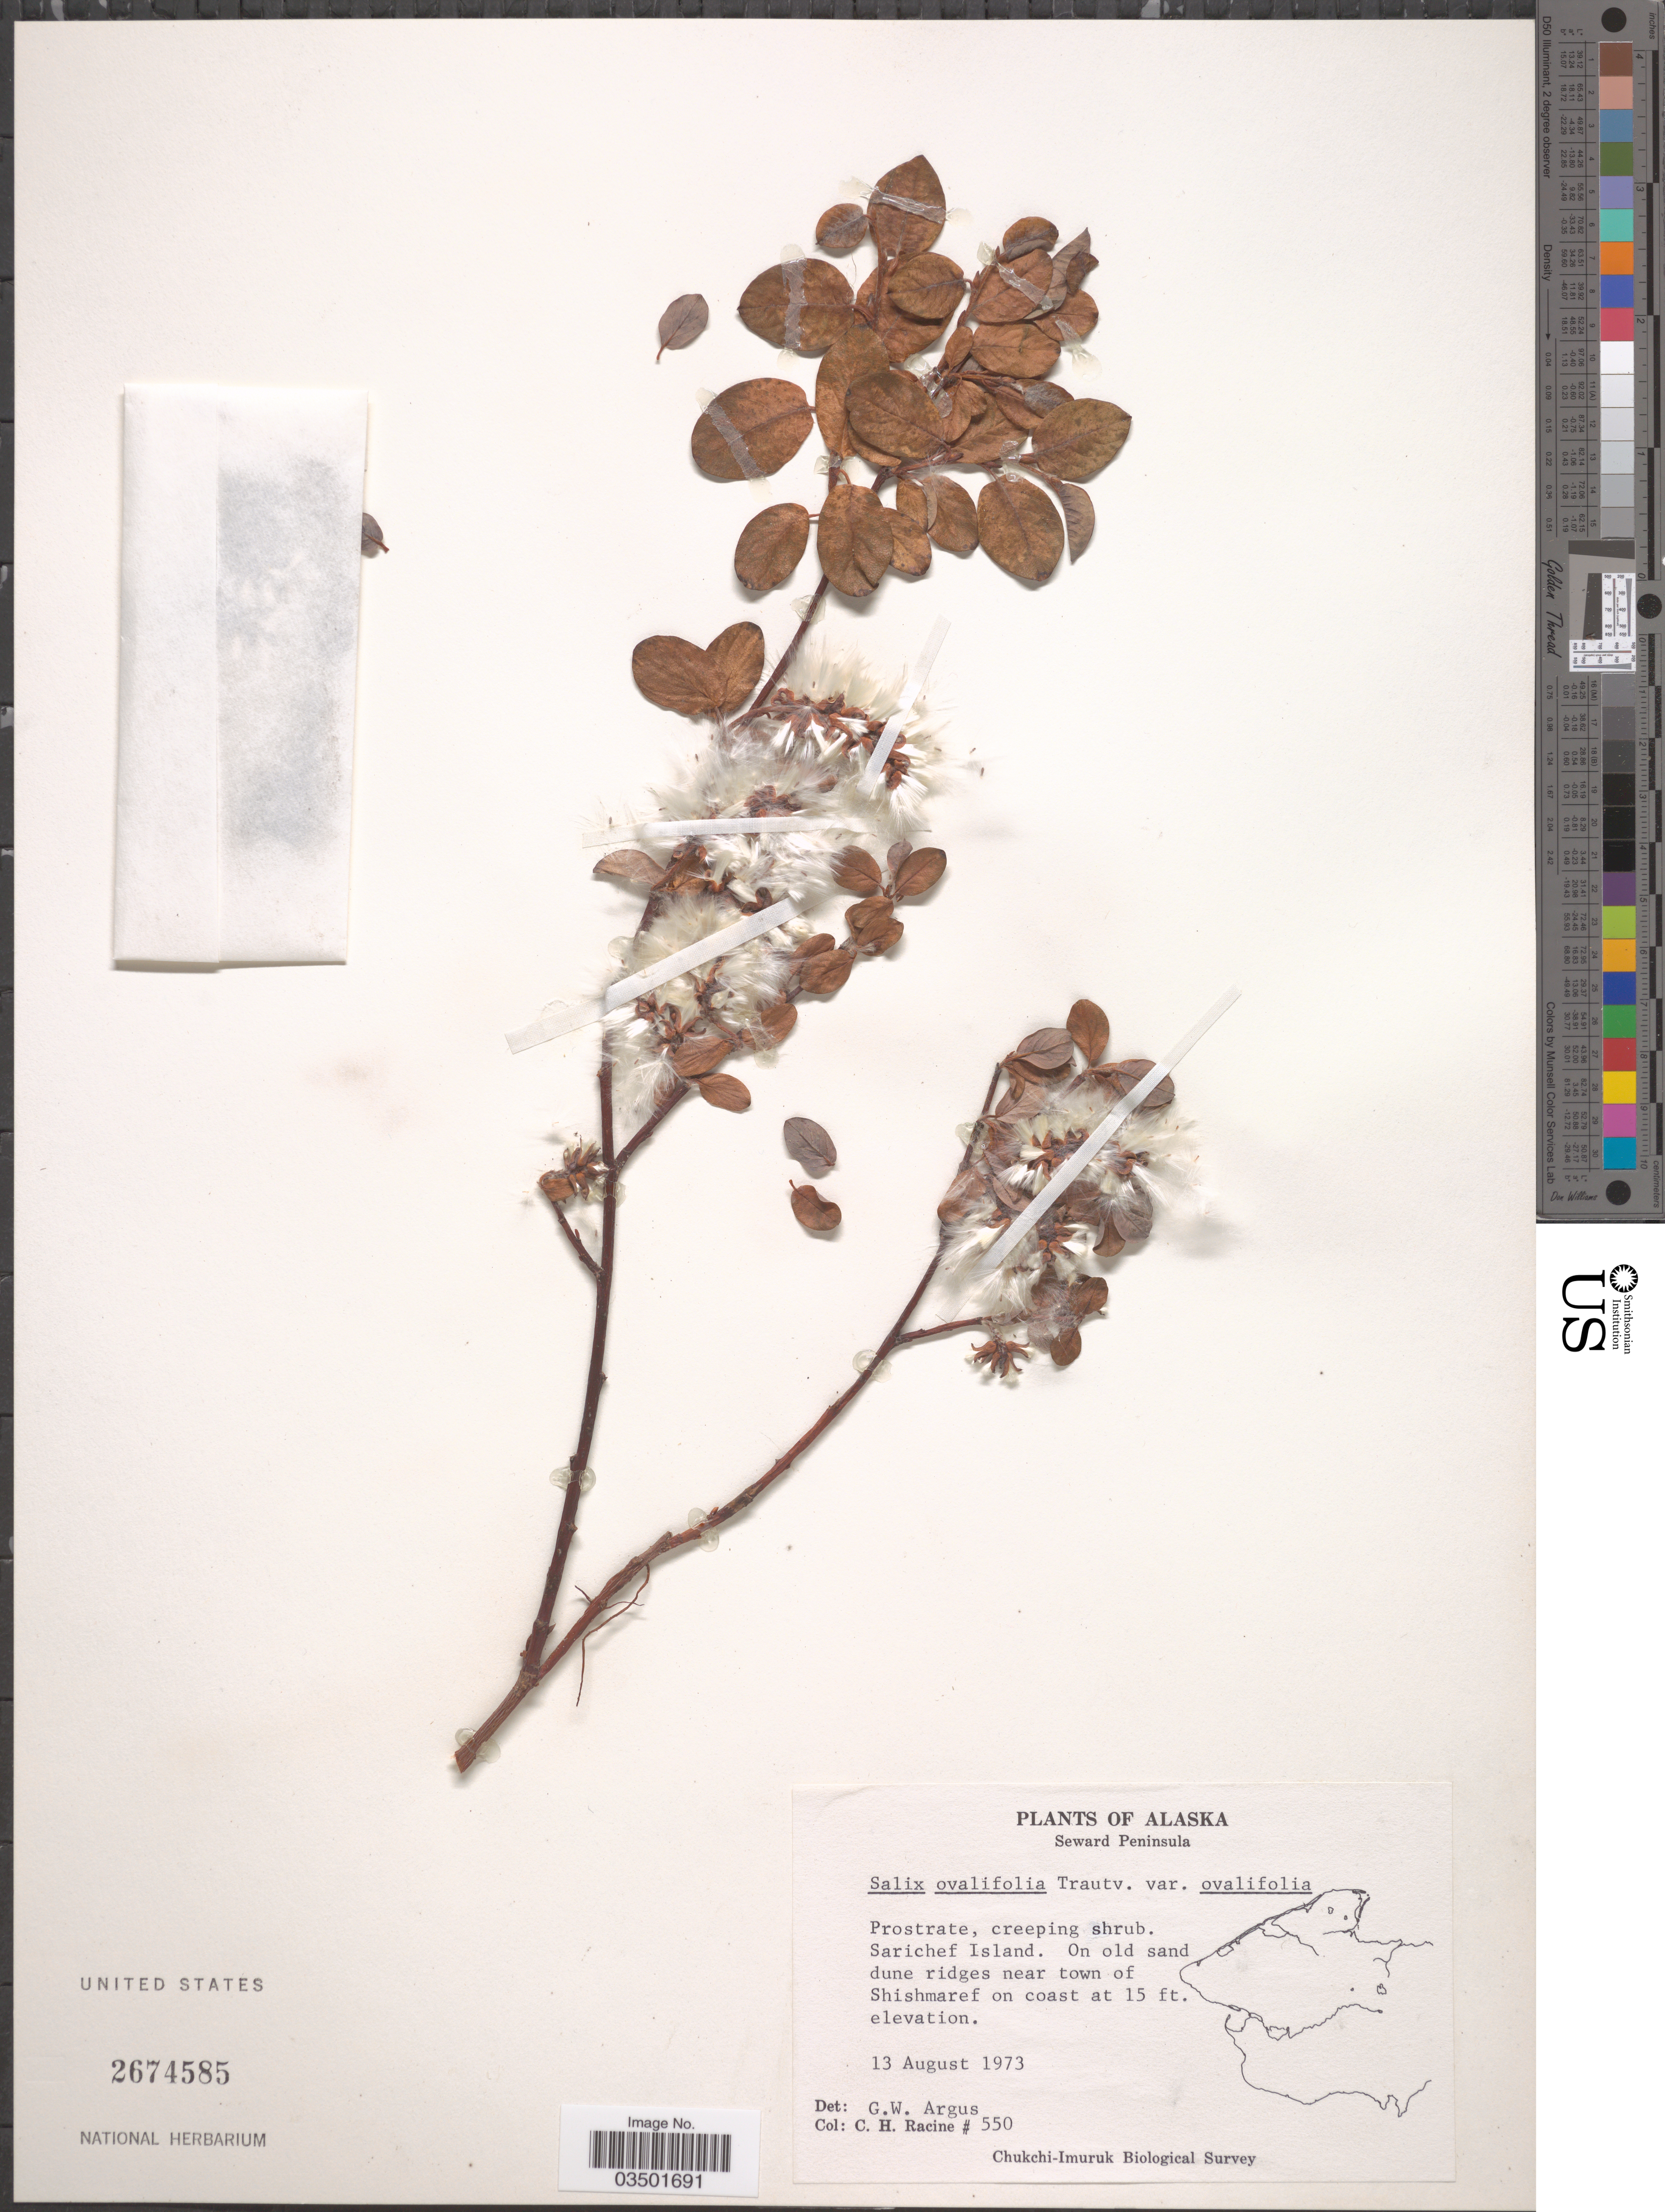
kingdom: Plantae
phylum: Tracheophyta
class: Magnoliopsida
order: Malpighiales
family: Salicaceae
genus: Salix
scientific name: Salix ovalifolia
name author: Trautv.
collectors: C. Racine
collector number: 550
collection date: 1973-08-13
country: United States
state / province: Alaska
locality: Seward Peninsula. Sarichef Island. On old sand dune ridges near town of Shishmaref on coast.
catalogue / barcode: US 2674585